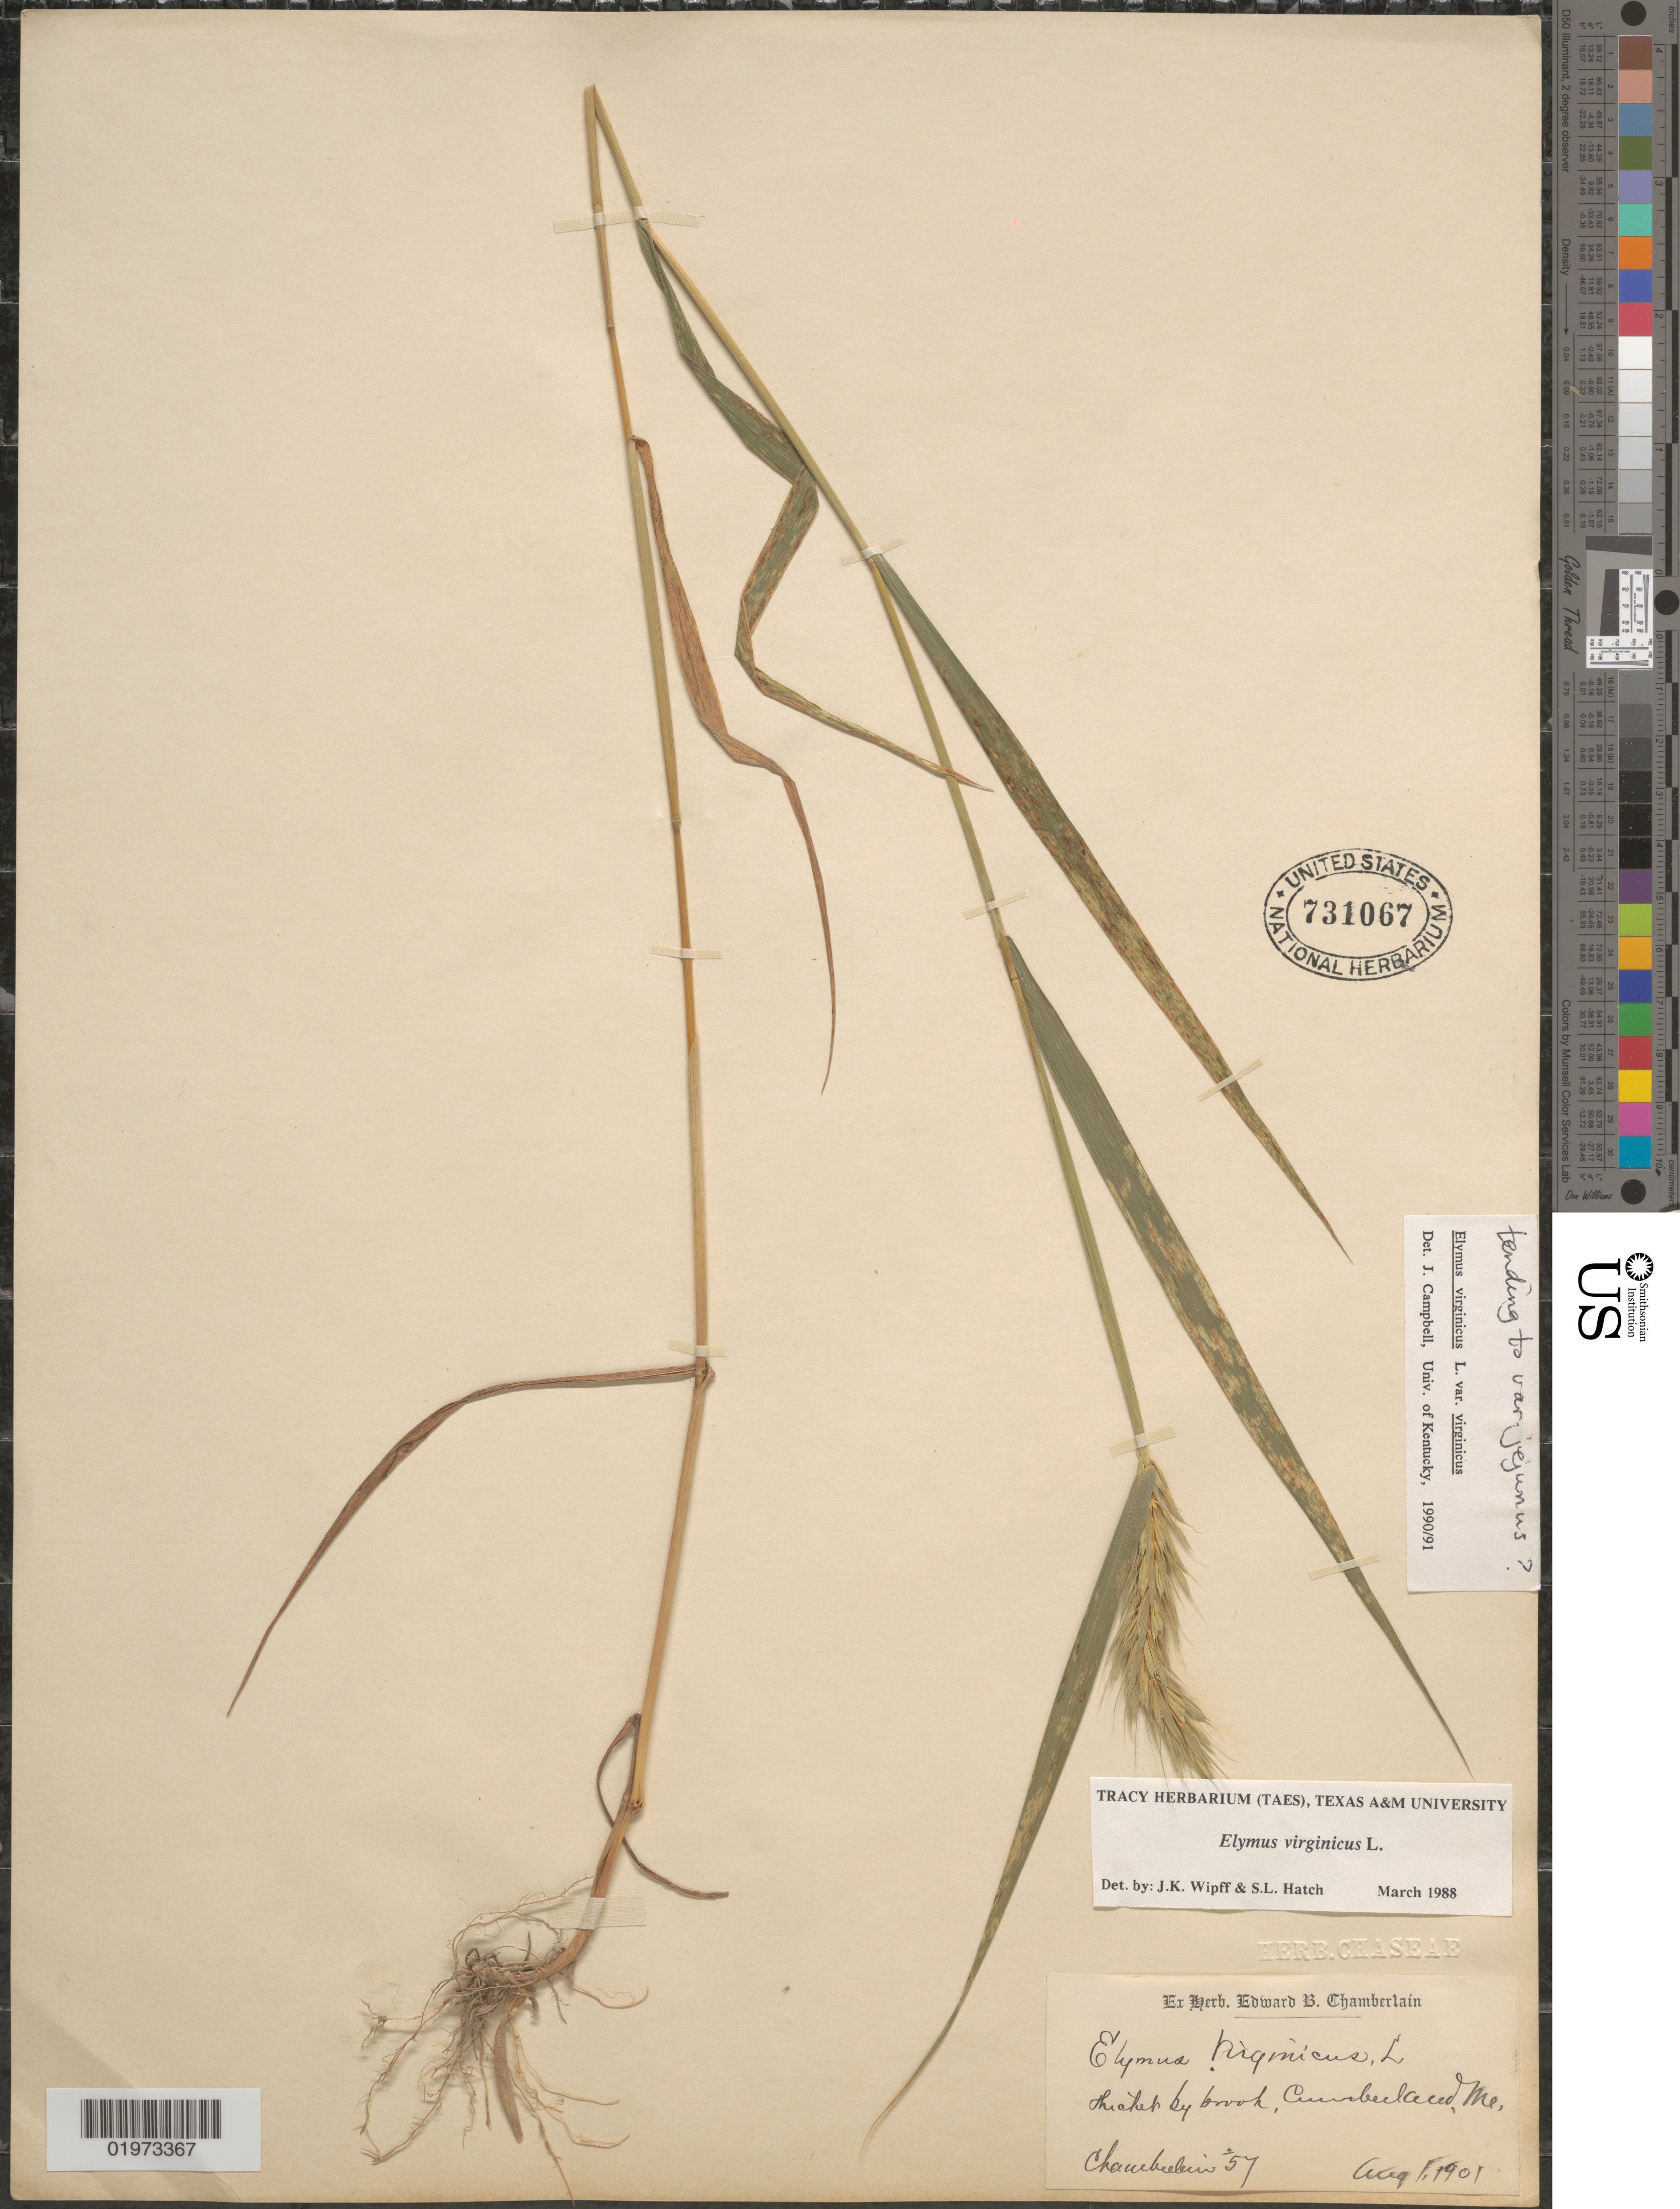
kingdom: Plantae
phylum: Tracheophyta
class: Liliopsida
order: Poales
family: Poaceae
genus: Elymus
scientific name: Elymus virginicus var. virginicus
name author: L.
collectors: E. Chamberlain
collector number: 57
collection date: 1901-08-01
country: United States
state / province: Maine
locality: Thickets by brook, Cumberland.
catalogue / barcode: US 731067